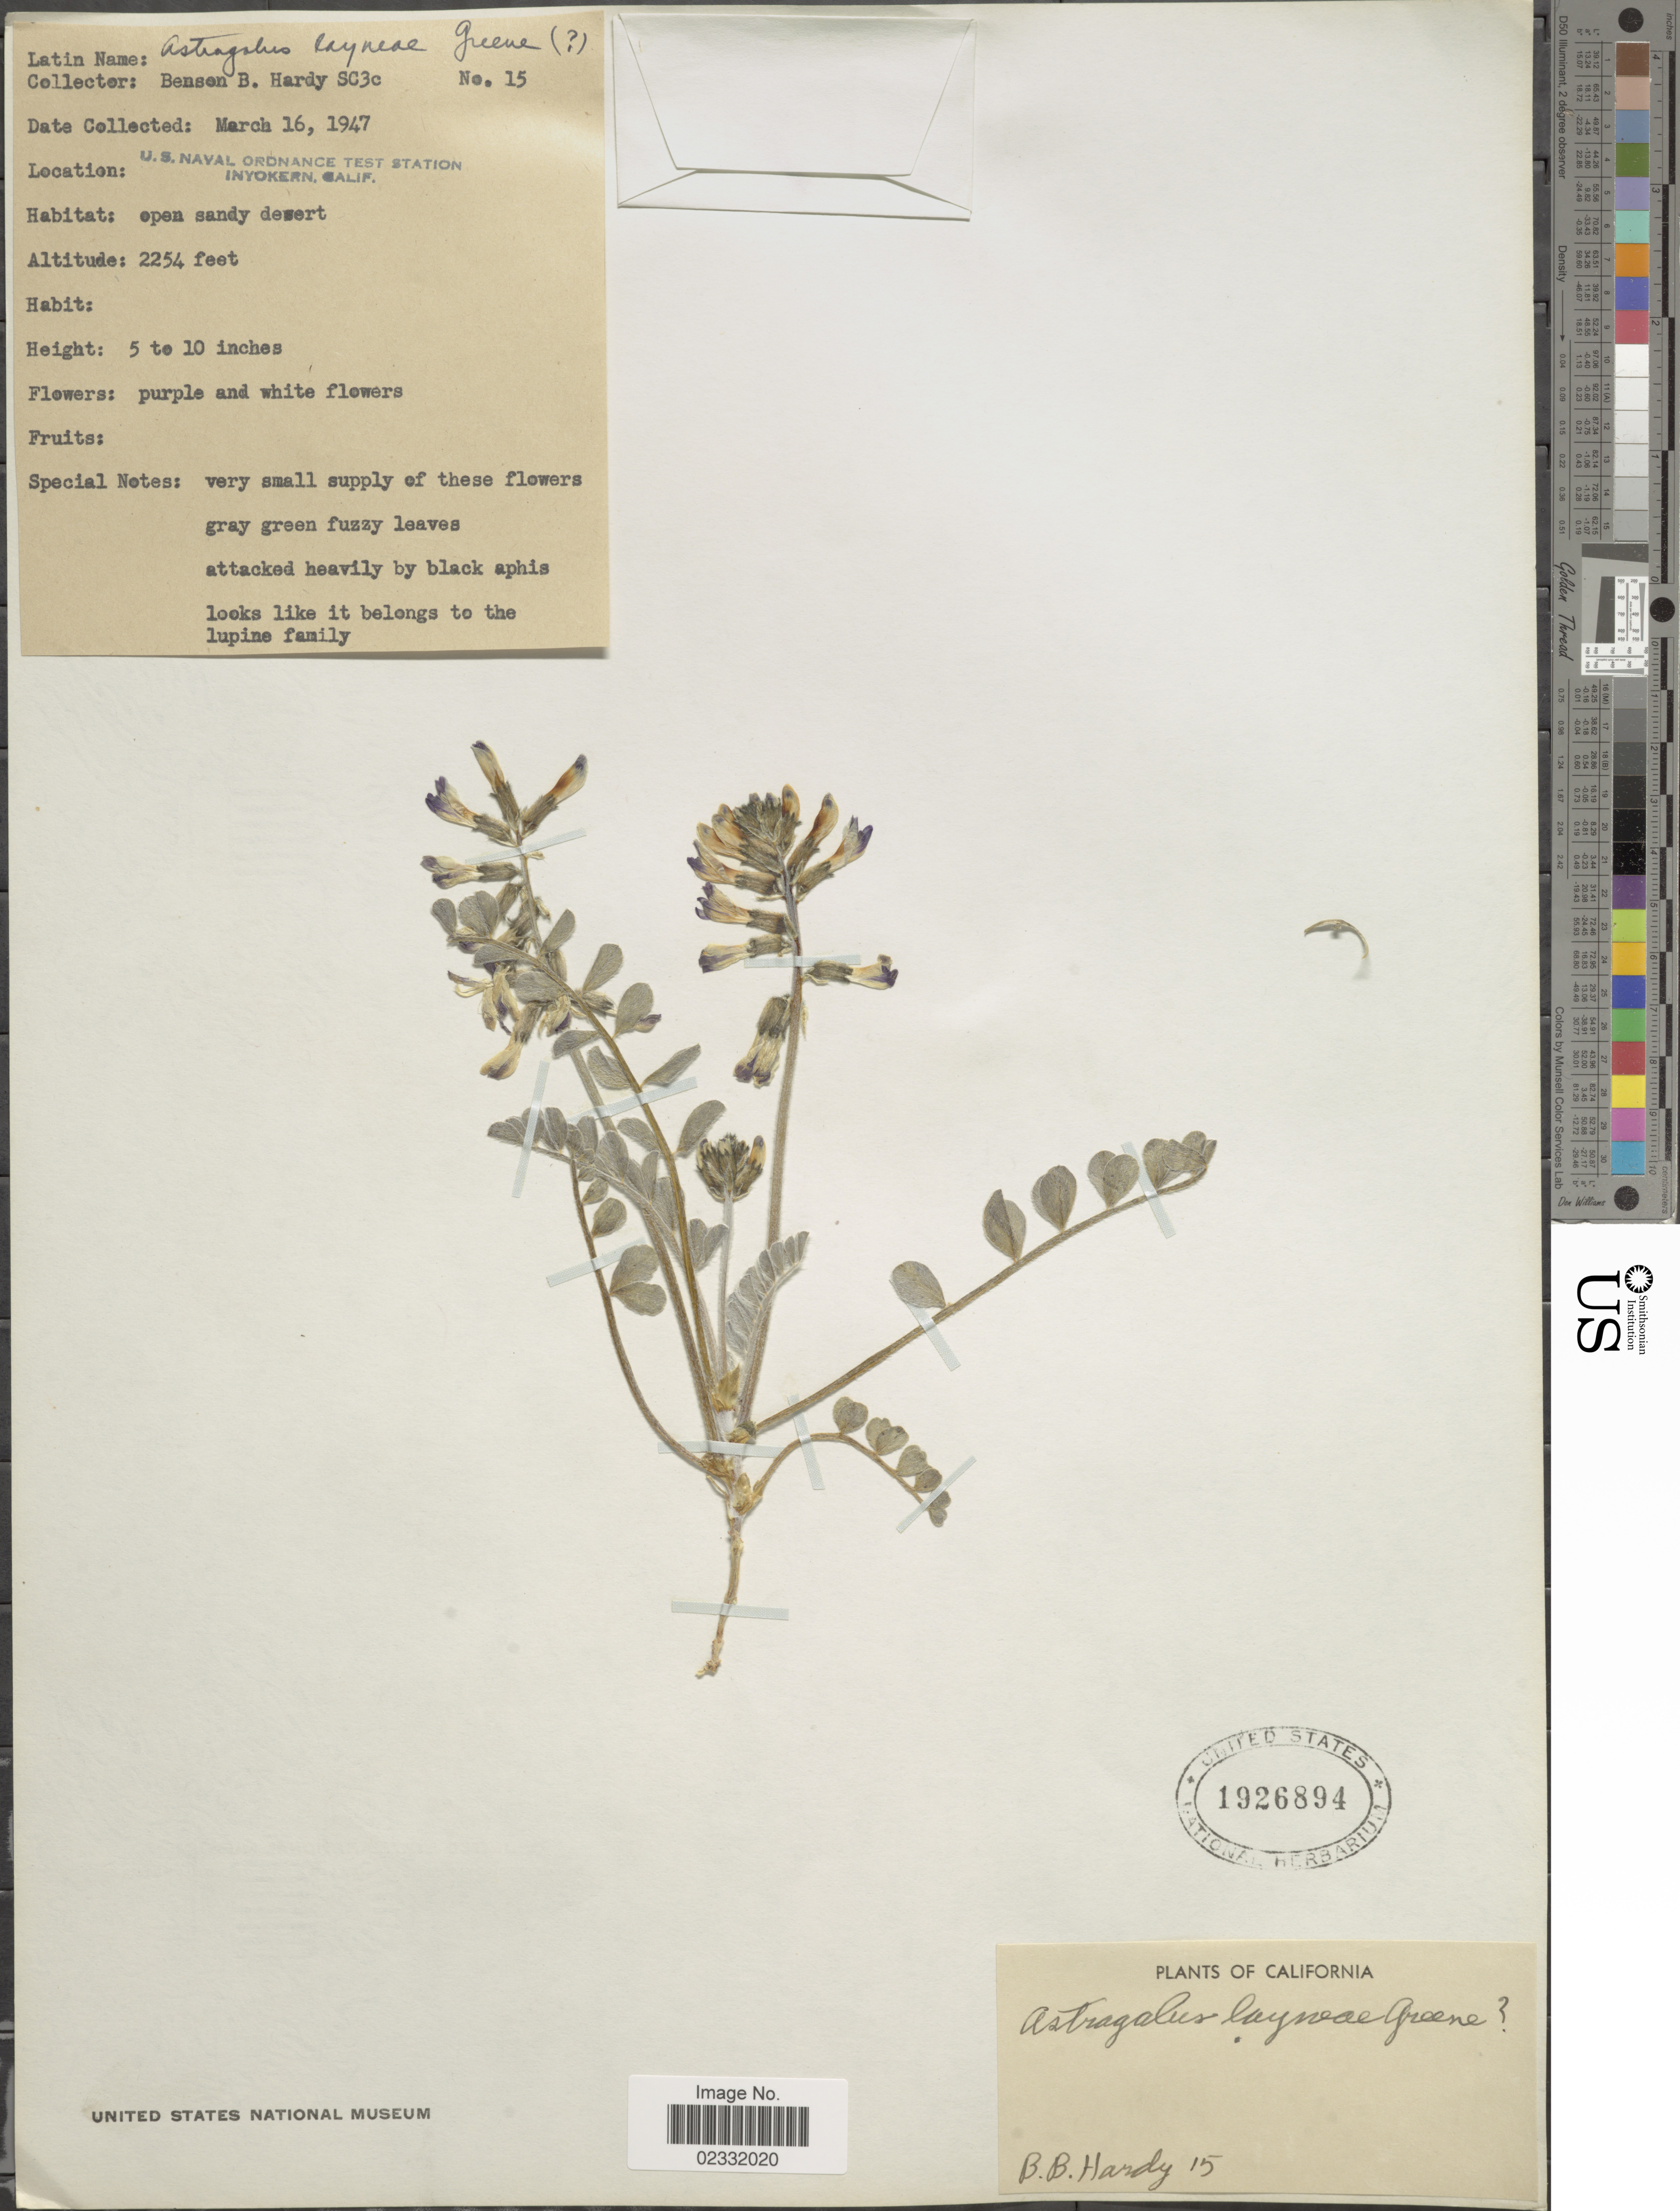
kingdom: Plantae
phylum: Tracheophyta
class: Magnoliopsida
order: Fabales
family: Fabaceae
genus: Astragalus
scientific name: Astragalus layneae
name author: Greene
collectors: B. Hardy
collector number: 15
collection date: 1947-03-16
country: United States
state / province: California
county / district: Kern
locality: U.S. Naval Ordnance Test Station. Inyokern, Calif.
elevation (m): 687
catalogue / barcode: US 1926894